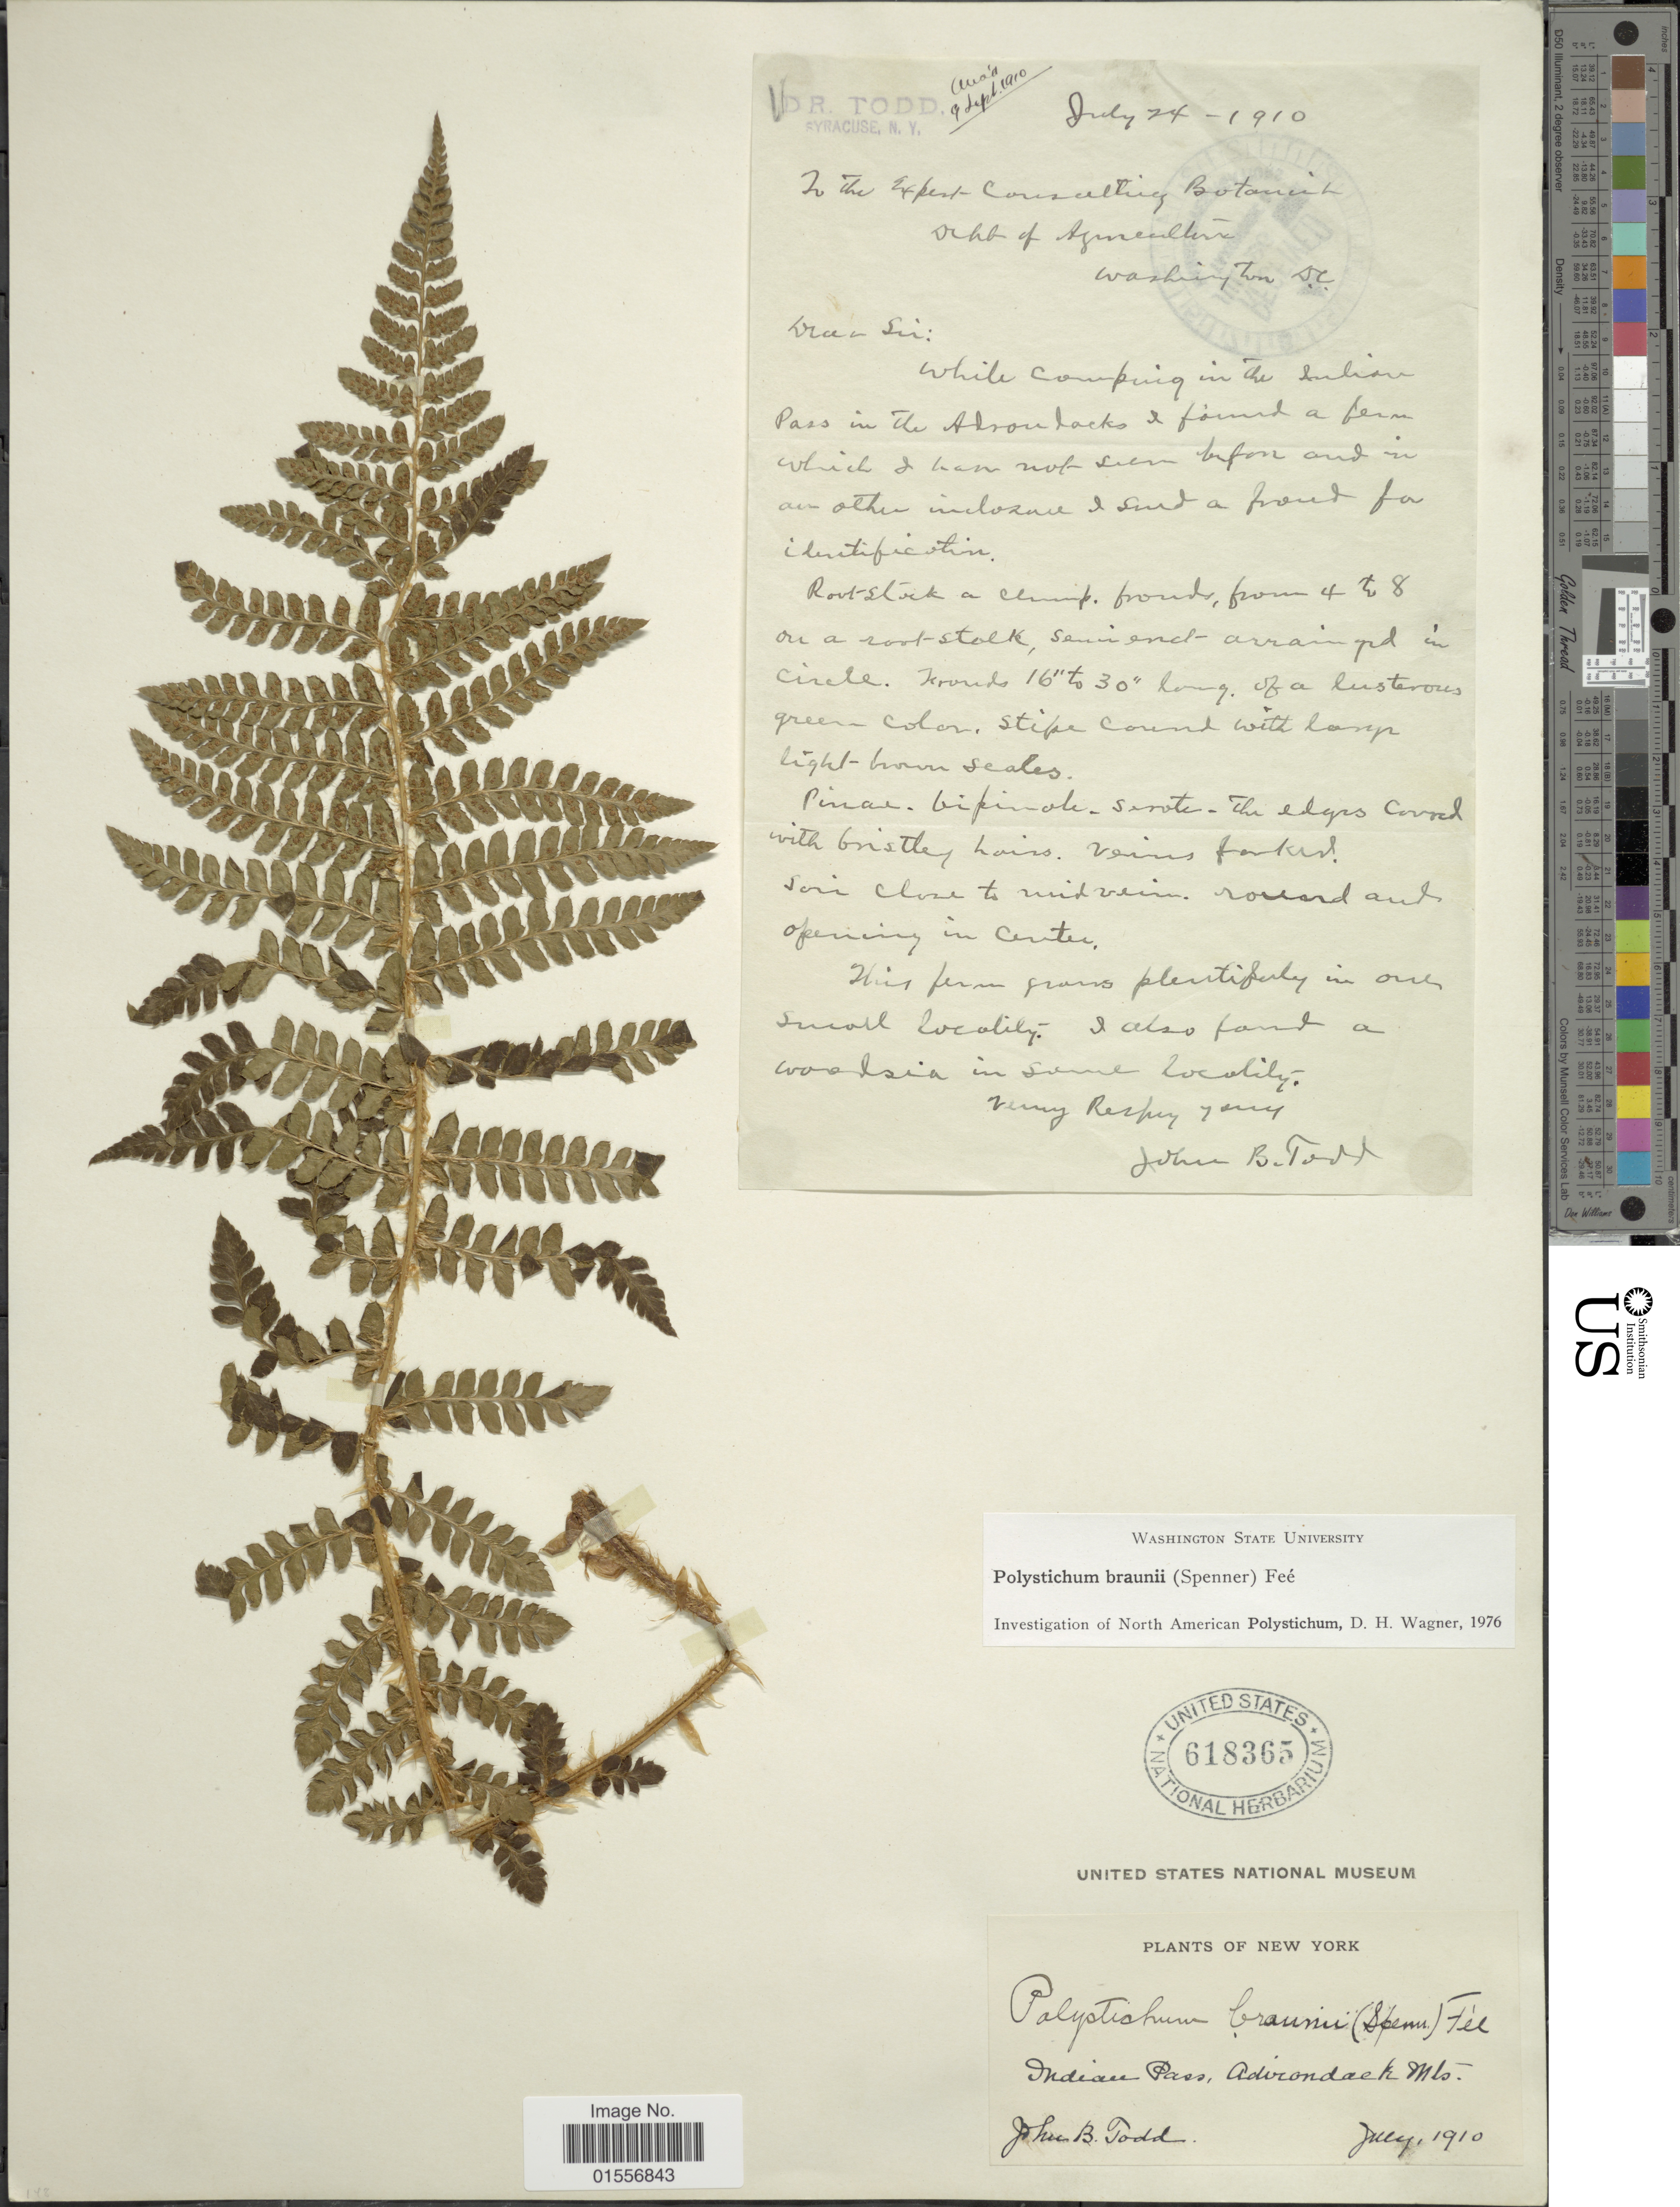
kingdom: Plantae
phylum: Tracheophyta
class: Polypodiopsida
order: Polypodiales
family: Dryopteridaceae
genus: Polystichum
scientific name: Polystichum braunii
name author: (Spenn.) Fée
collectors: J. Todd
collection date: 1910-07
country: United States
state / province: New York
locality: Indian Pass, Adirondacks Mts.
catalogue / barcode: US 618365